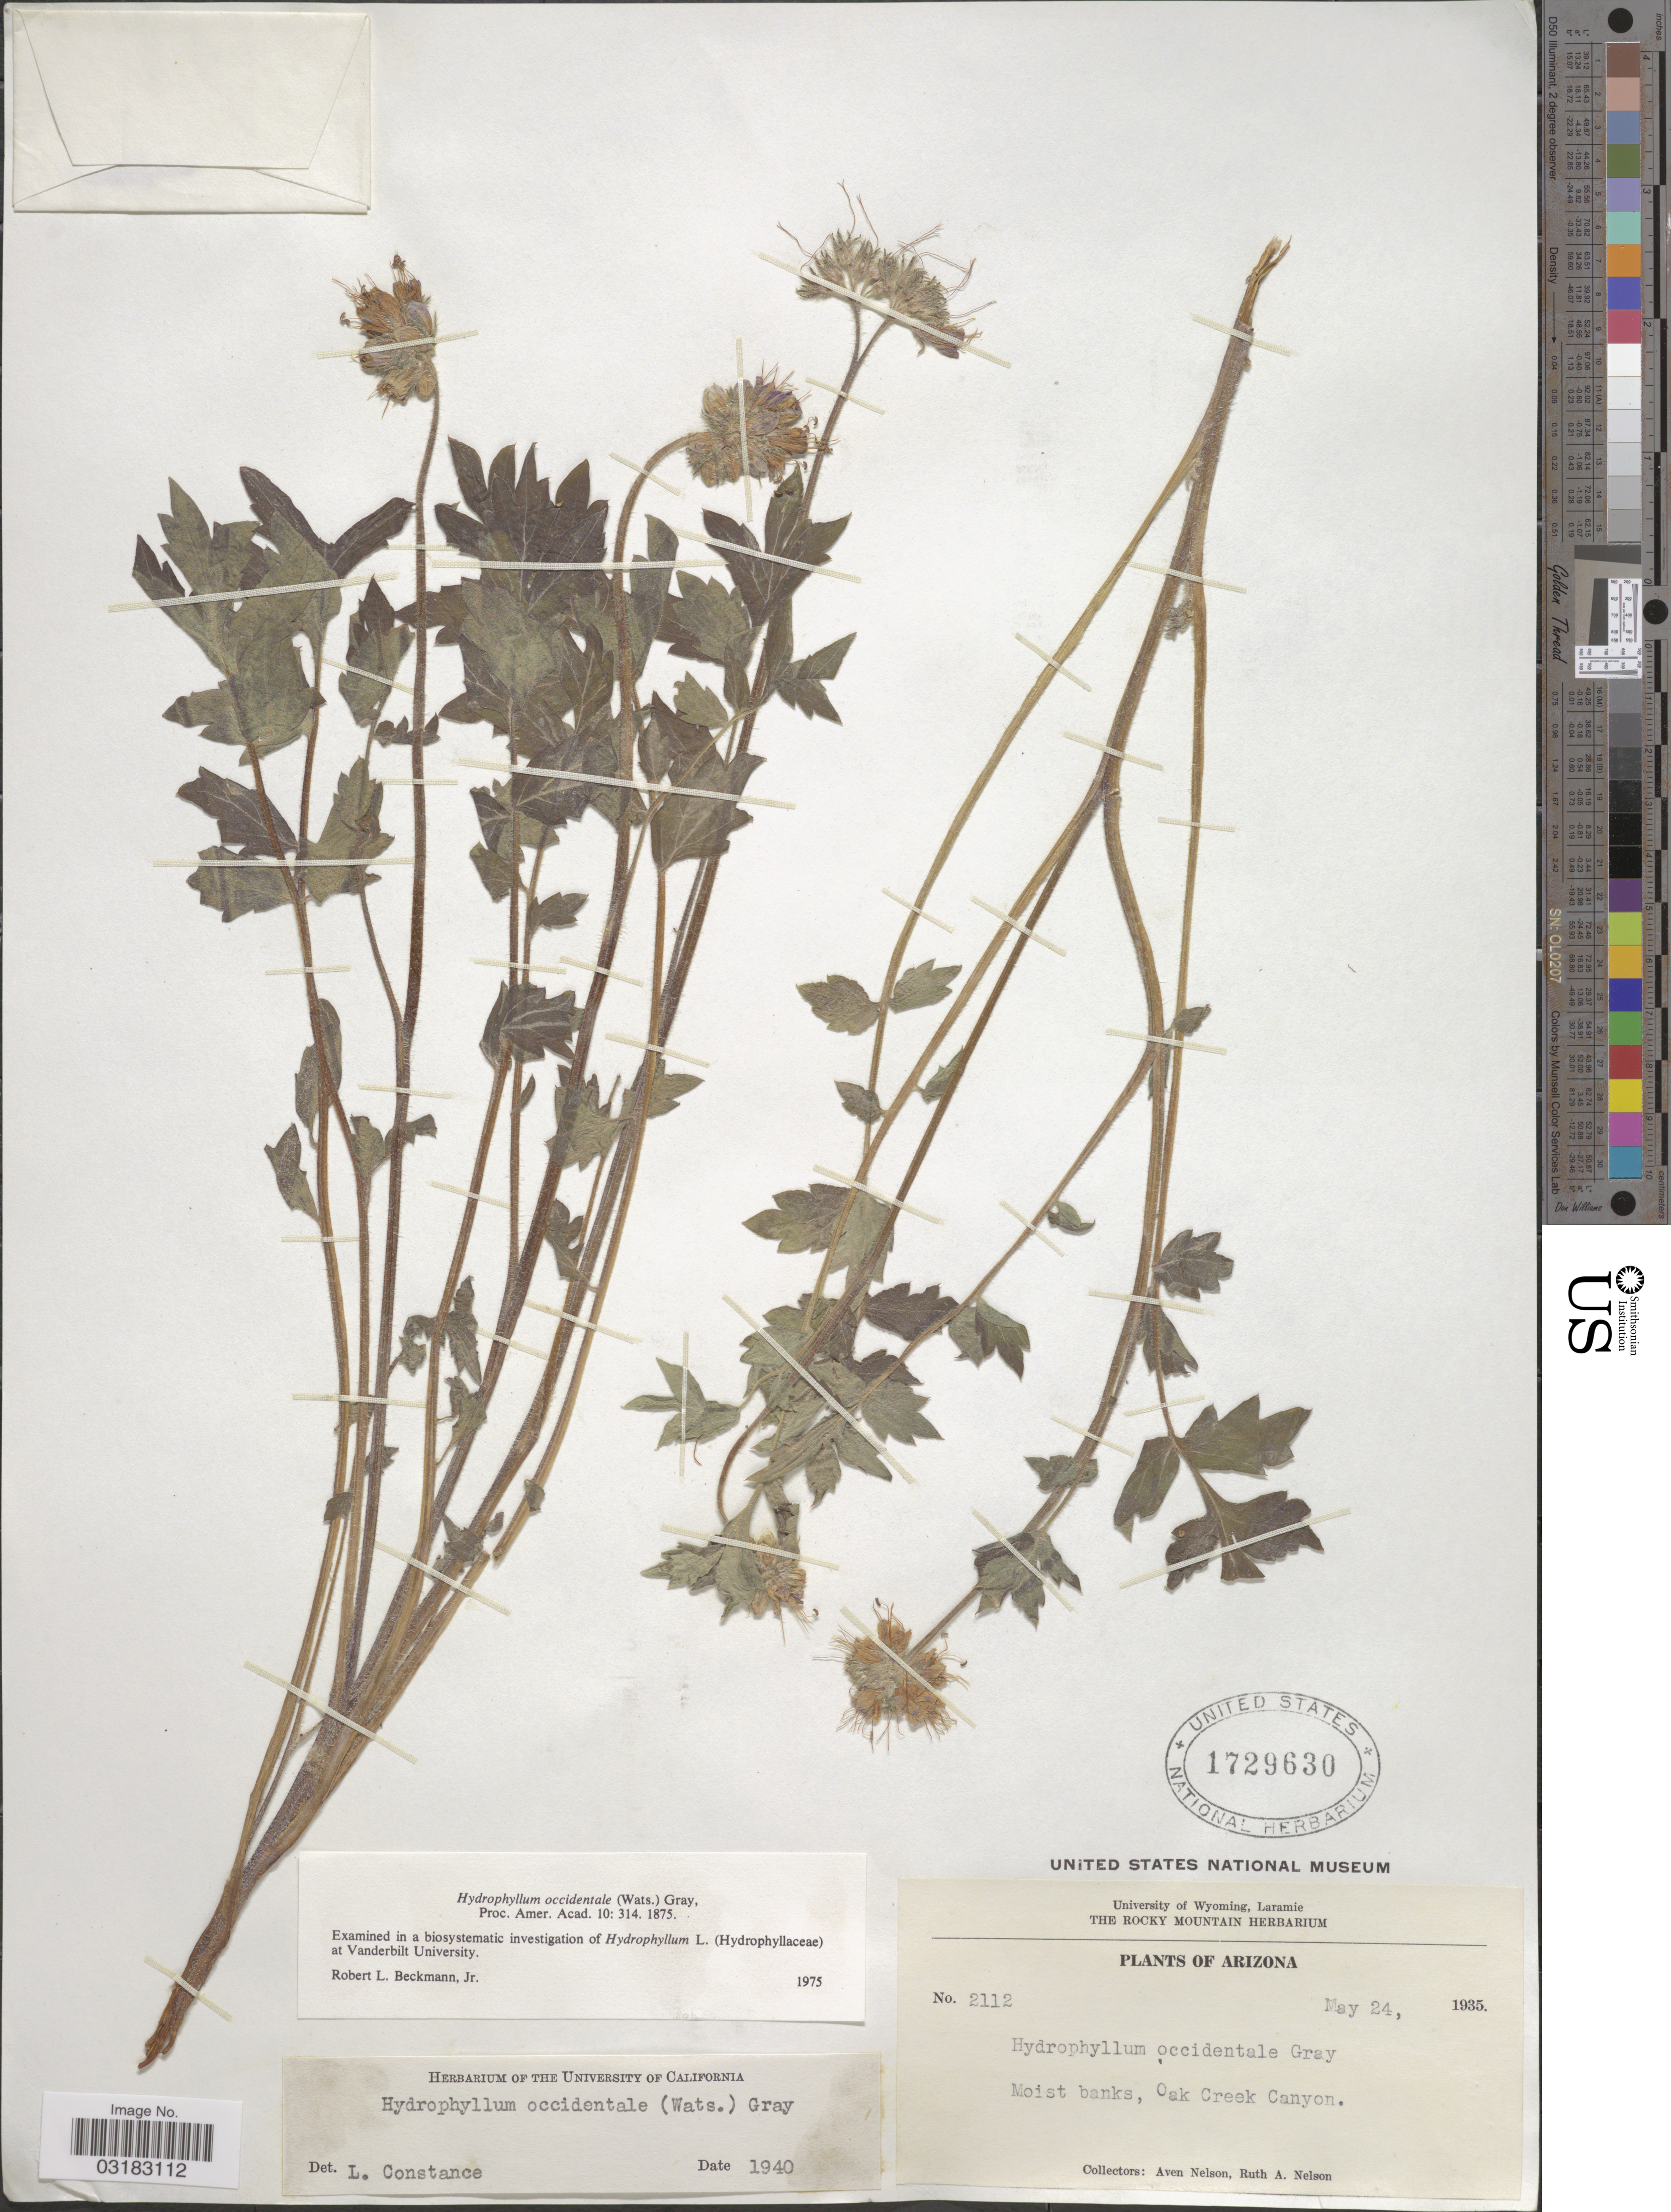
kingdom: Plantae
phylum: Tracheophyta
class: Magnoliopsida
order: Boraginales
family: Hydrophyllaceae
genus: Hydrophyllum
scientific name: Hydrophyllum occidentale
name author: (S. Watson) A. Gray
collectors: A. Nelson & R. A. Nelson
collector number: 2112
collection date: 1935-05-24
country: United States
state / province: Arizona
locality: Moist banks, Oak Creek Canyon.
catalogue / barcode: US 1729630